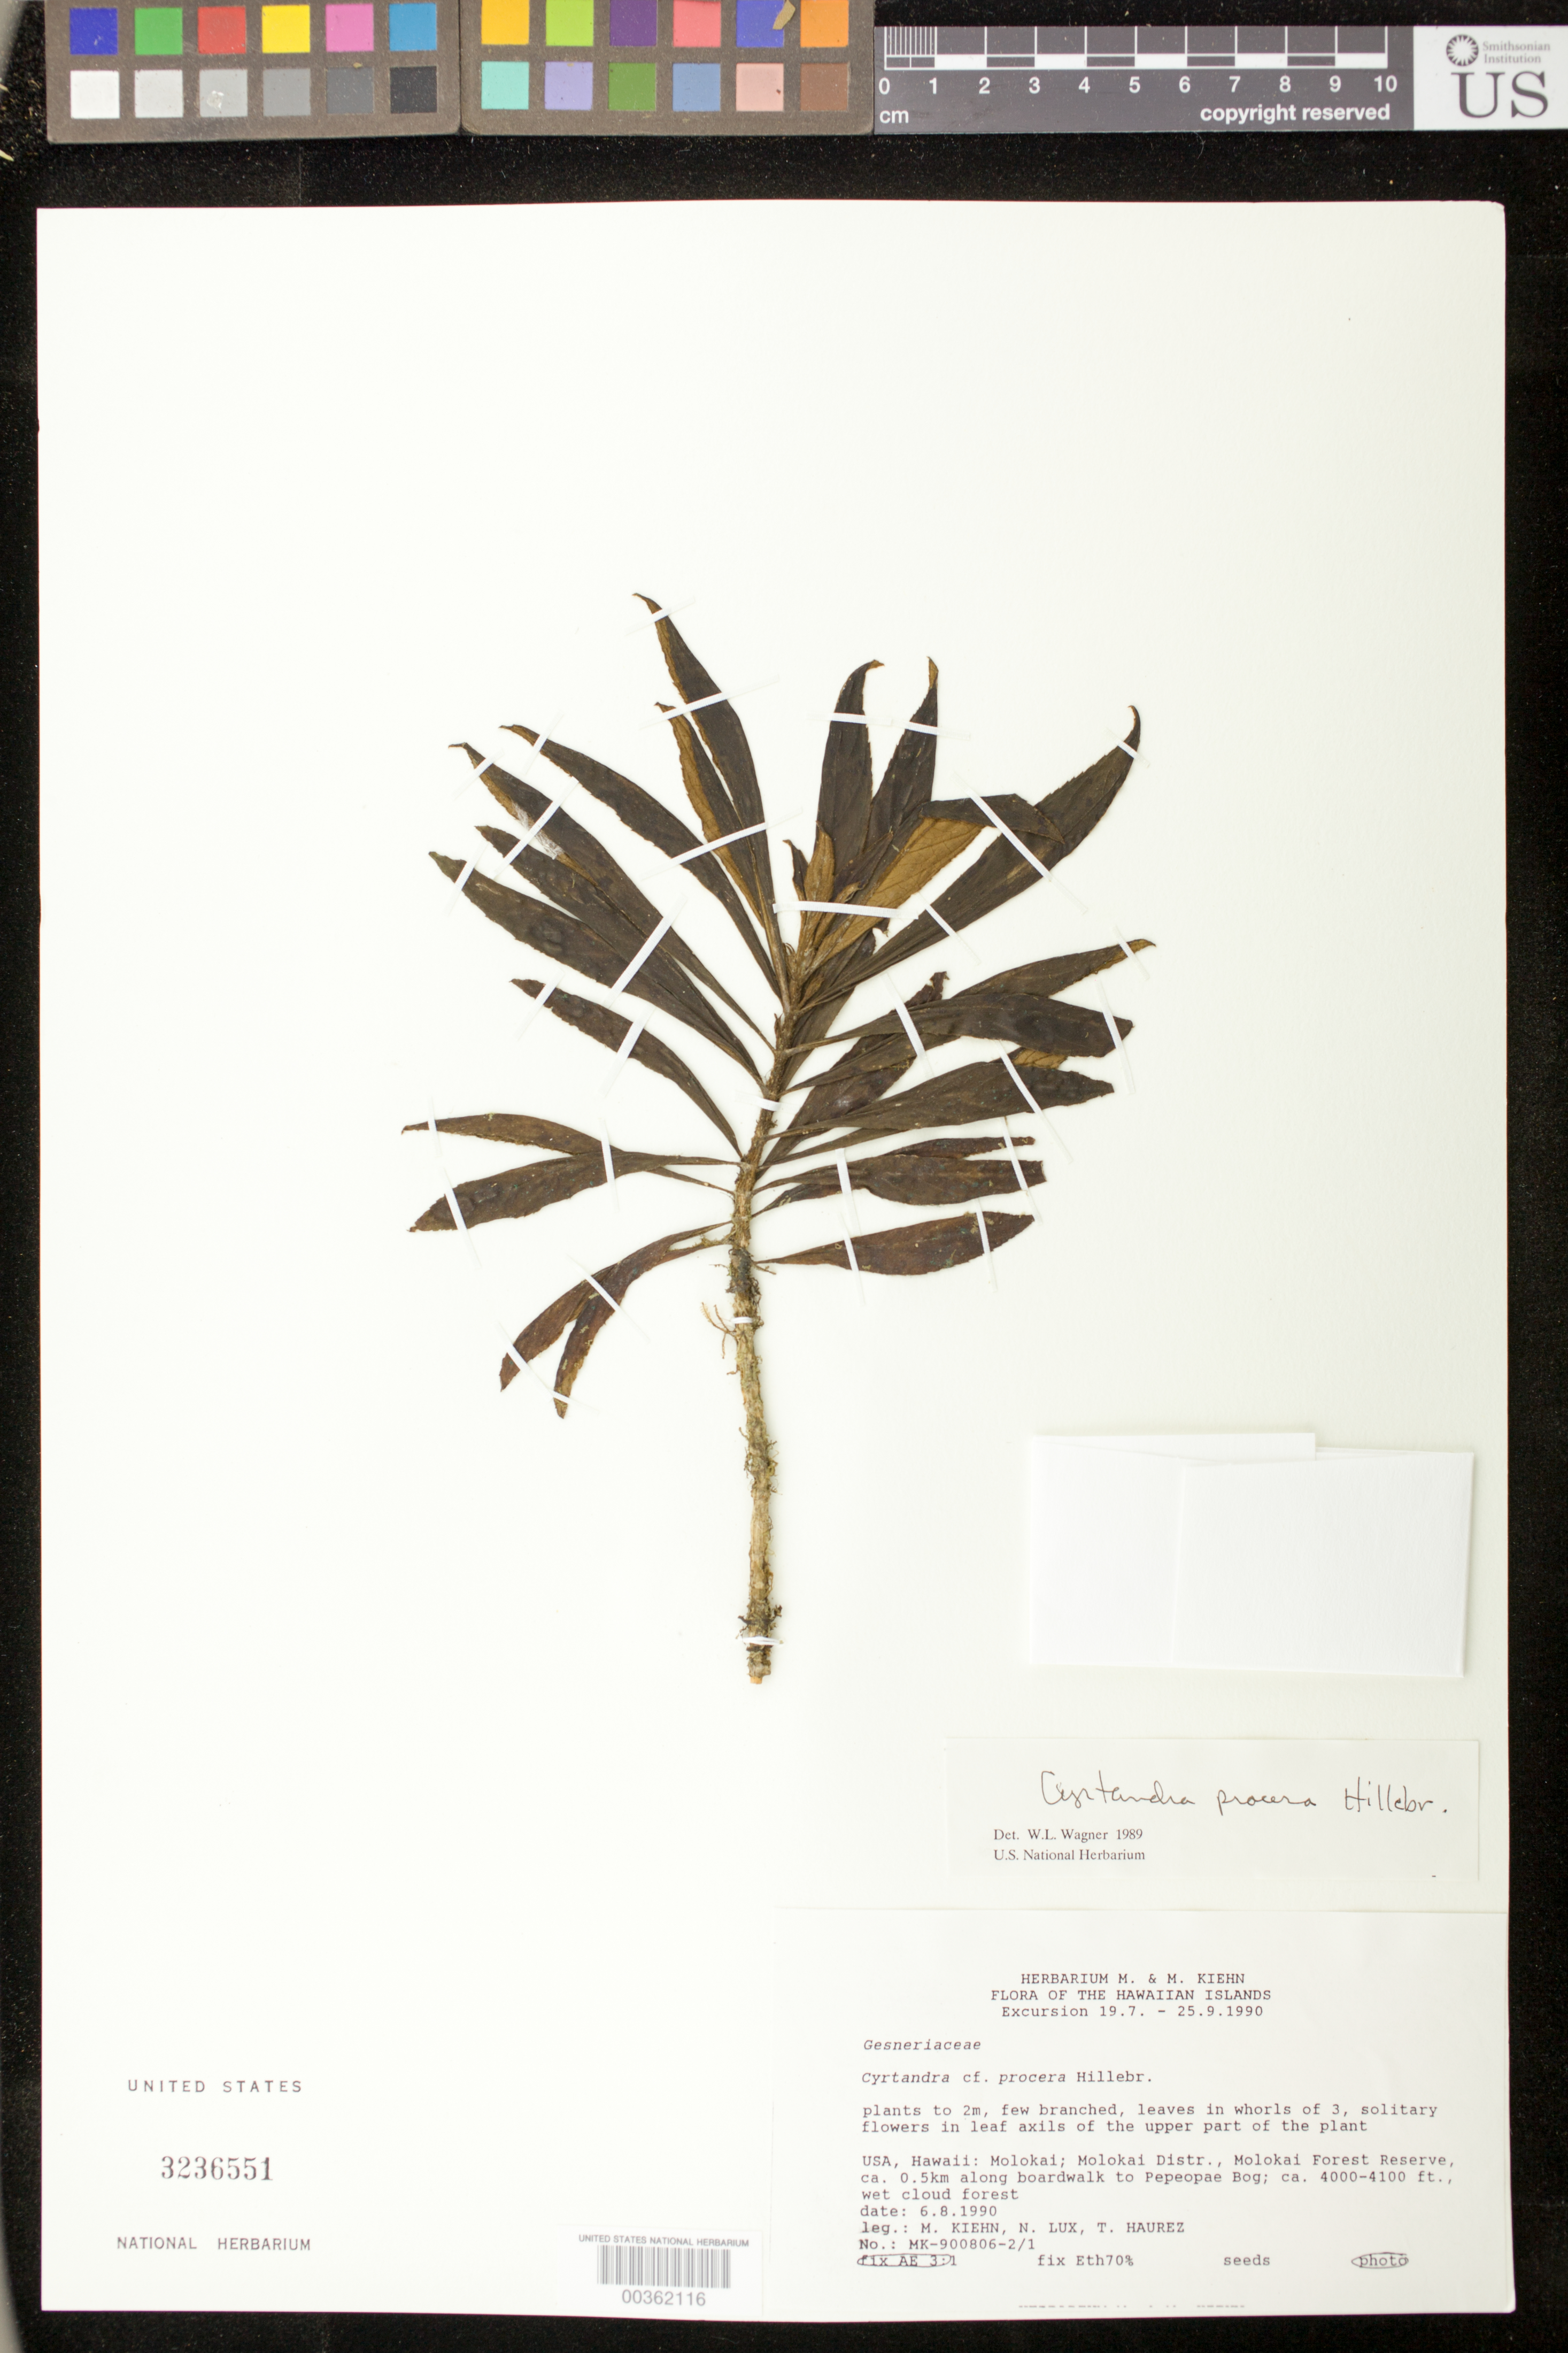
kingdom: Plantae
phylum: Tracheophyta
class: Magnoliopsida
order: Lamiales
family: Gesneriaceae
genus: Cyrtandra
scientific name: Cyrtandra procera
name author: Hillebr.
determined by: Wagner, W. L., (BOT), Smithsonian Institution - National Museum of Natural History (UNITED STATES)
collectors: M. Kiehn, N. Lux & T. Haurez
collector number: MK- 900806 -2/1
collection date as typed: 06 Aug 1990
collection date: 1990-08-06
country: United States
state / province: Hawaii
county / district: Maui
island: Moloka'i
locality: Molokai Forest Reserve, ca. 0.5 km along boardwalk to Pepeopae Bog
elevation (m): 1219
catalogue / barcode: US 3236551